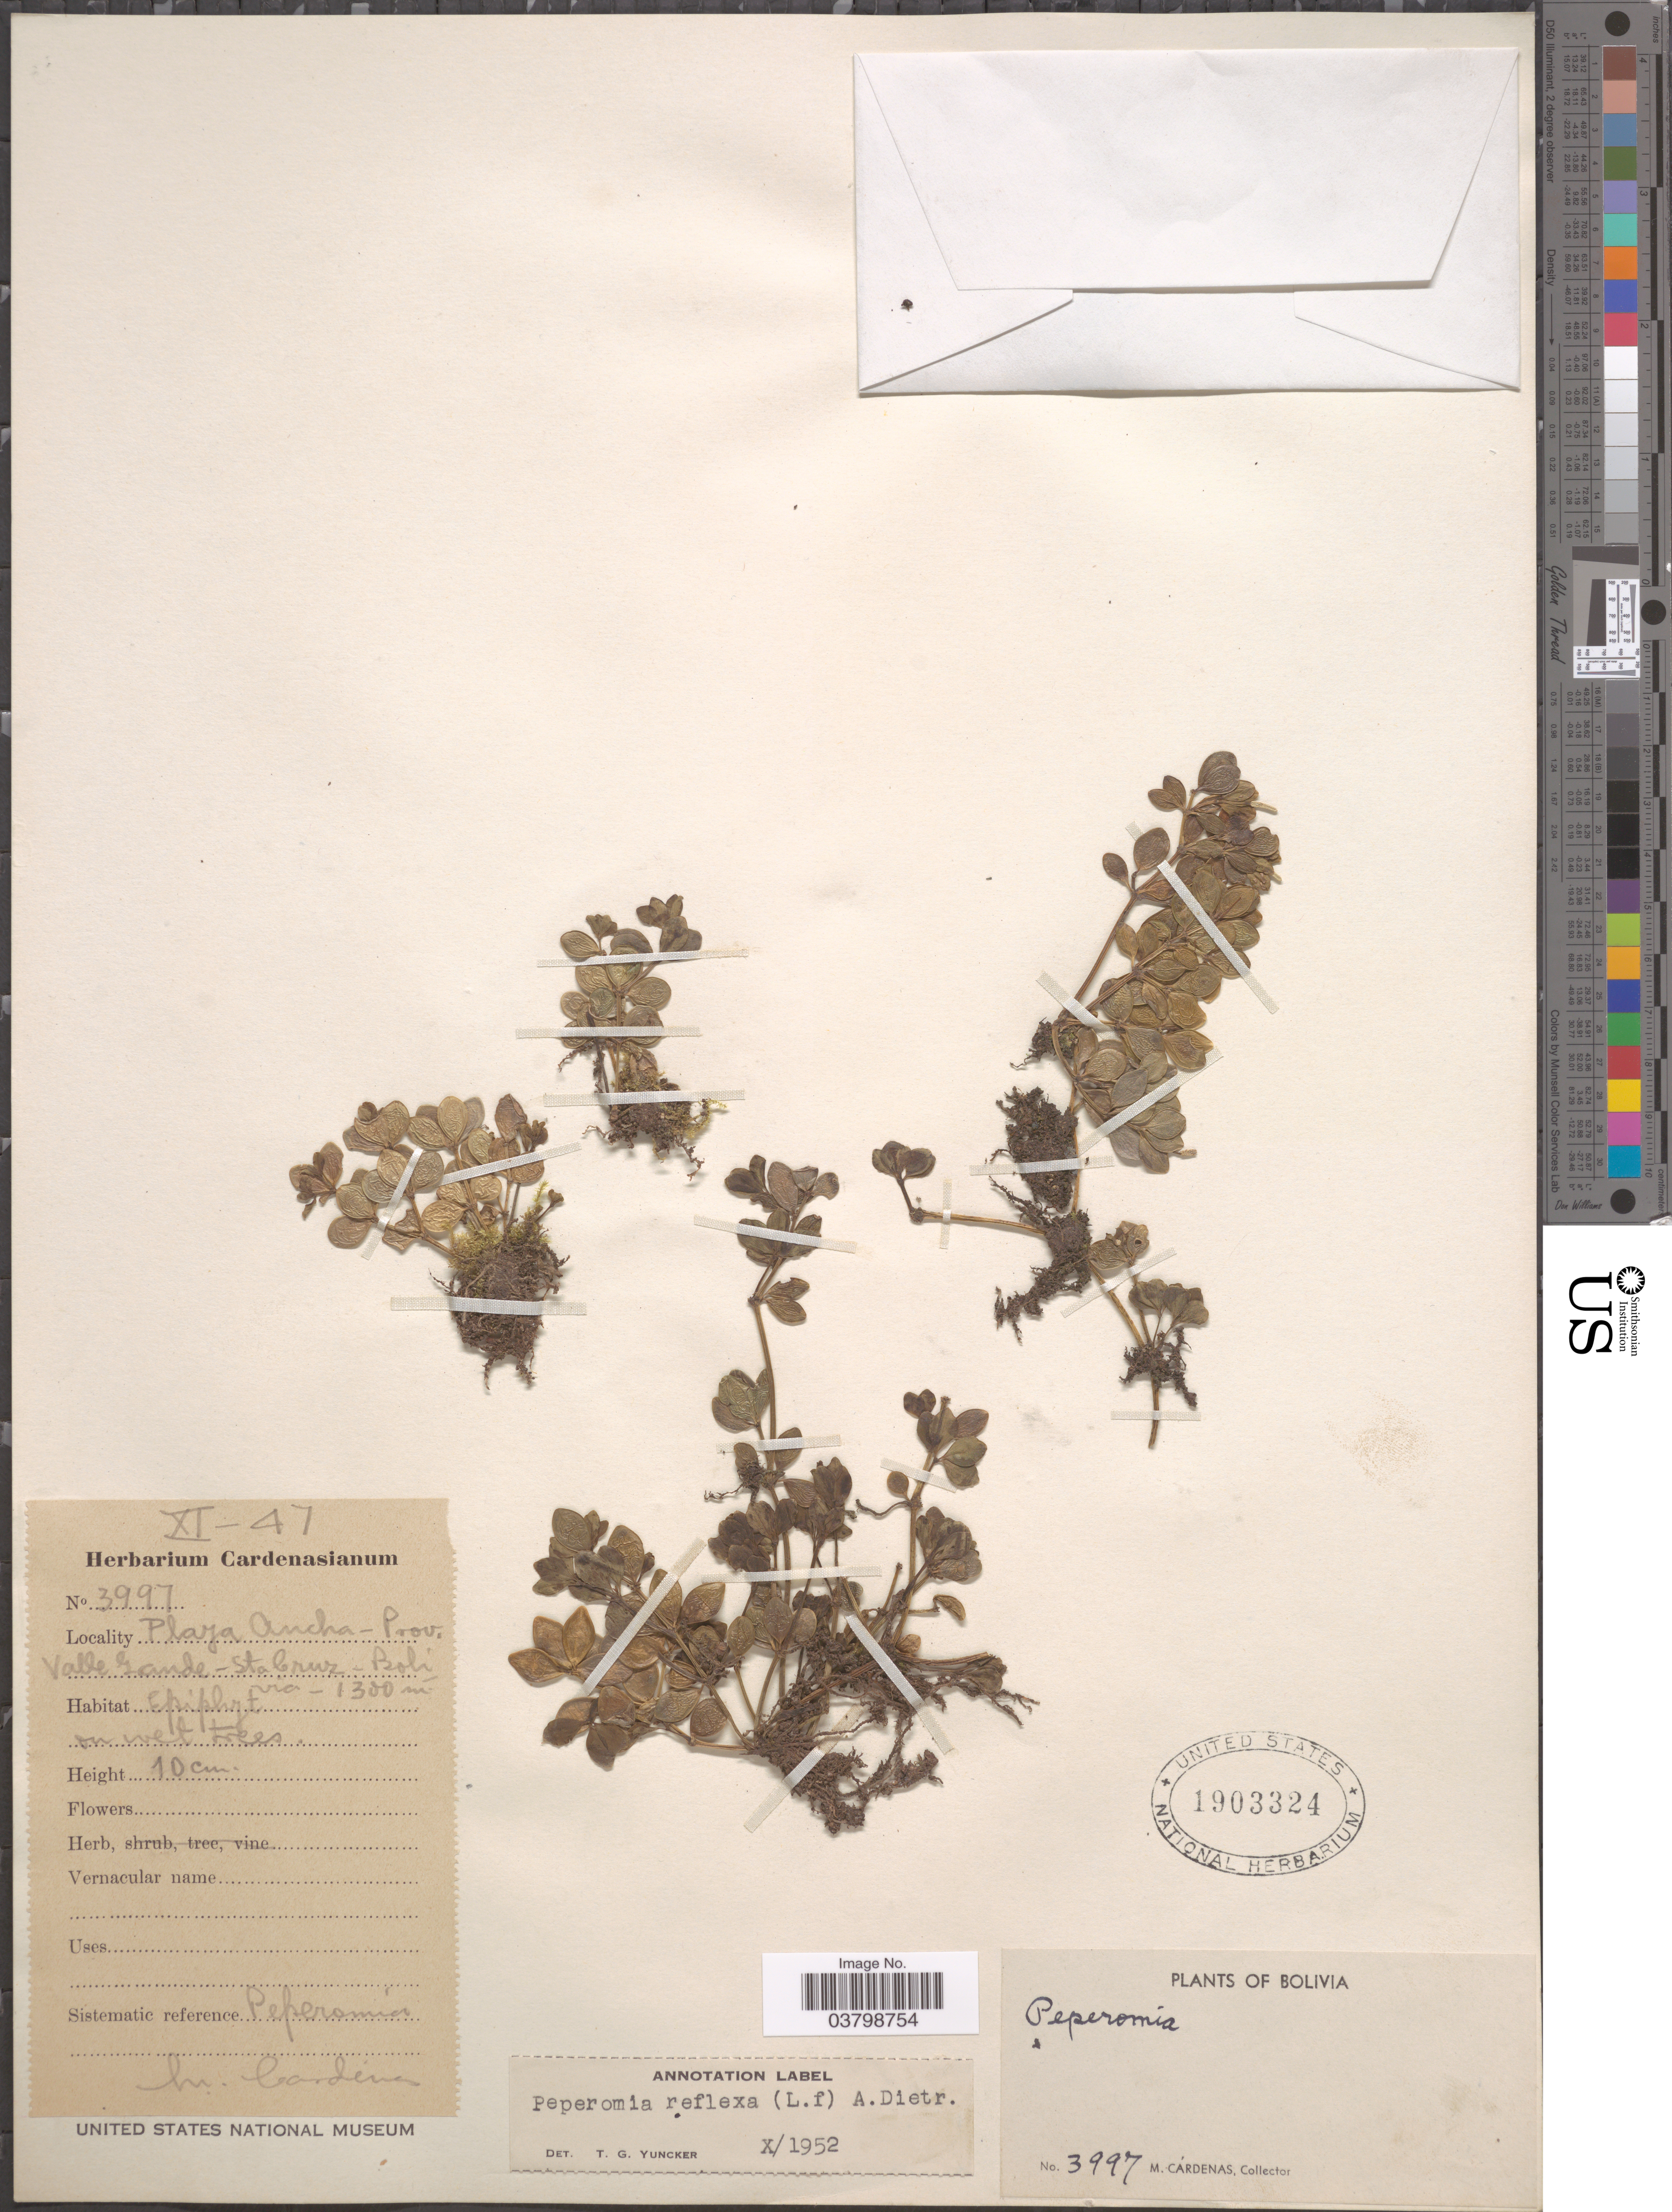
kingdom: Plantae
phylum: Tracheophyta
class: Magnoliopsida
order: Piperales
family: Piperaceae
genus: Peperomia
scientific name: Peperomia tetraphylla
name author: (G. Forst.) Hook. & Arn.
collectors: M. Cárdenas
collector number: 3997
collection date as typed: Transcribed d/m/y: /11/47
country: Bolivia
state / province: Santa Cruz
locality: Playa Ancha - Prov. Valle Grande - Sta Cruz.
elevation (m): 1300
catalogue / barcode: US 1903324